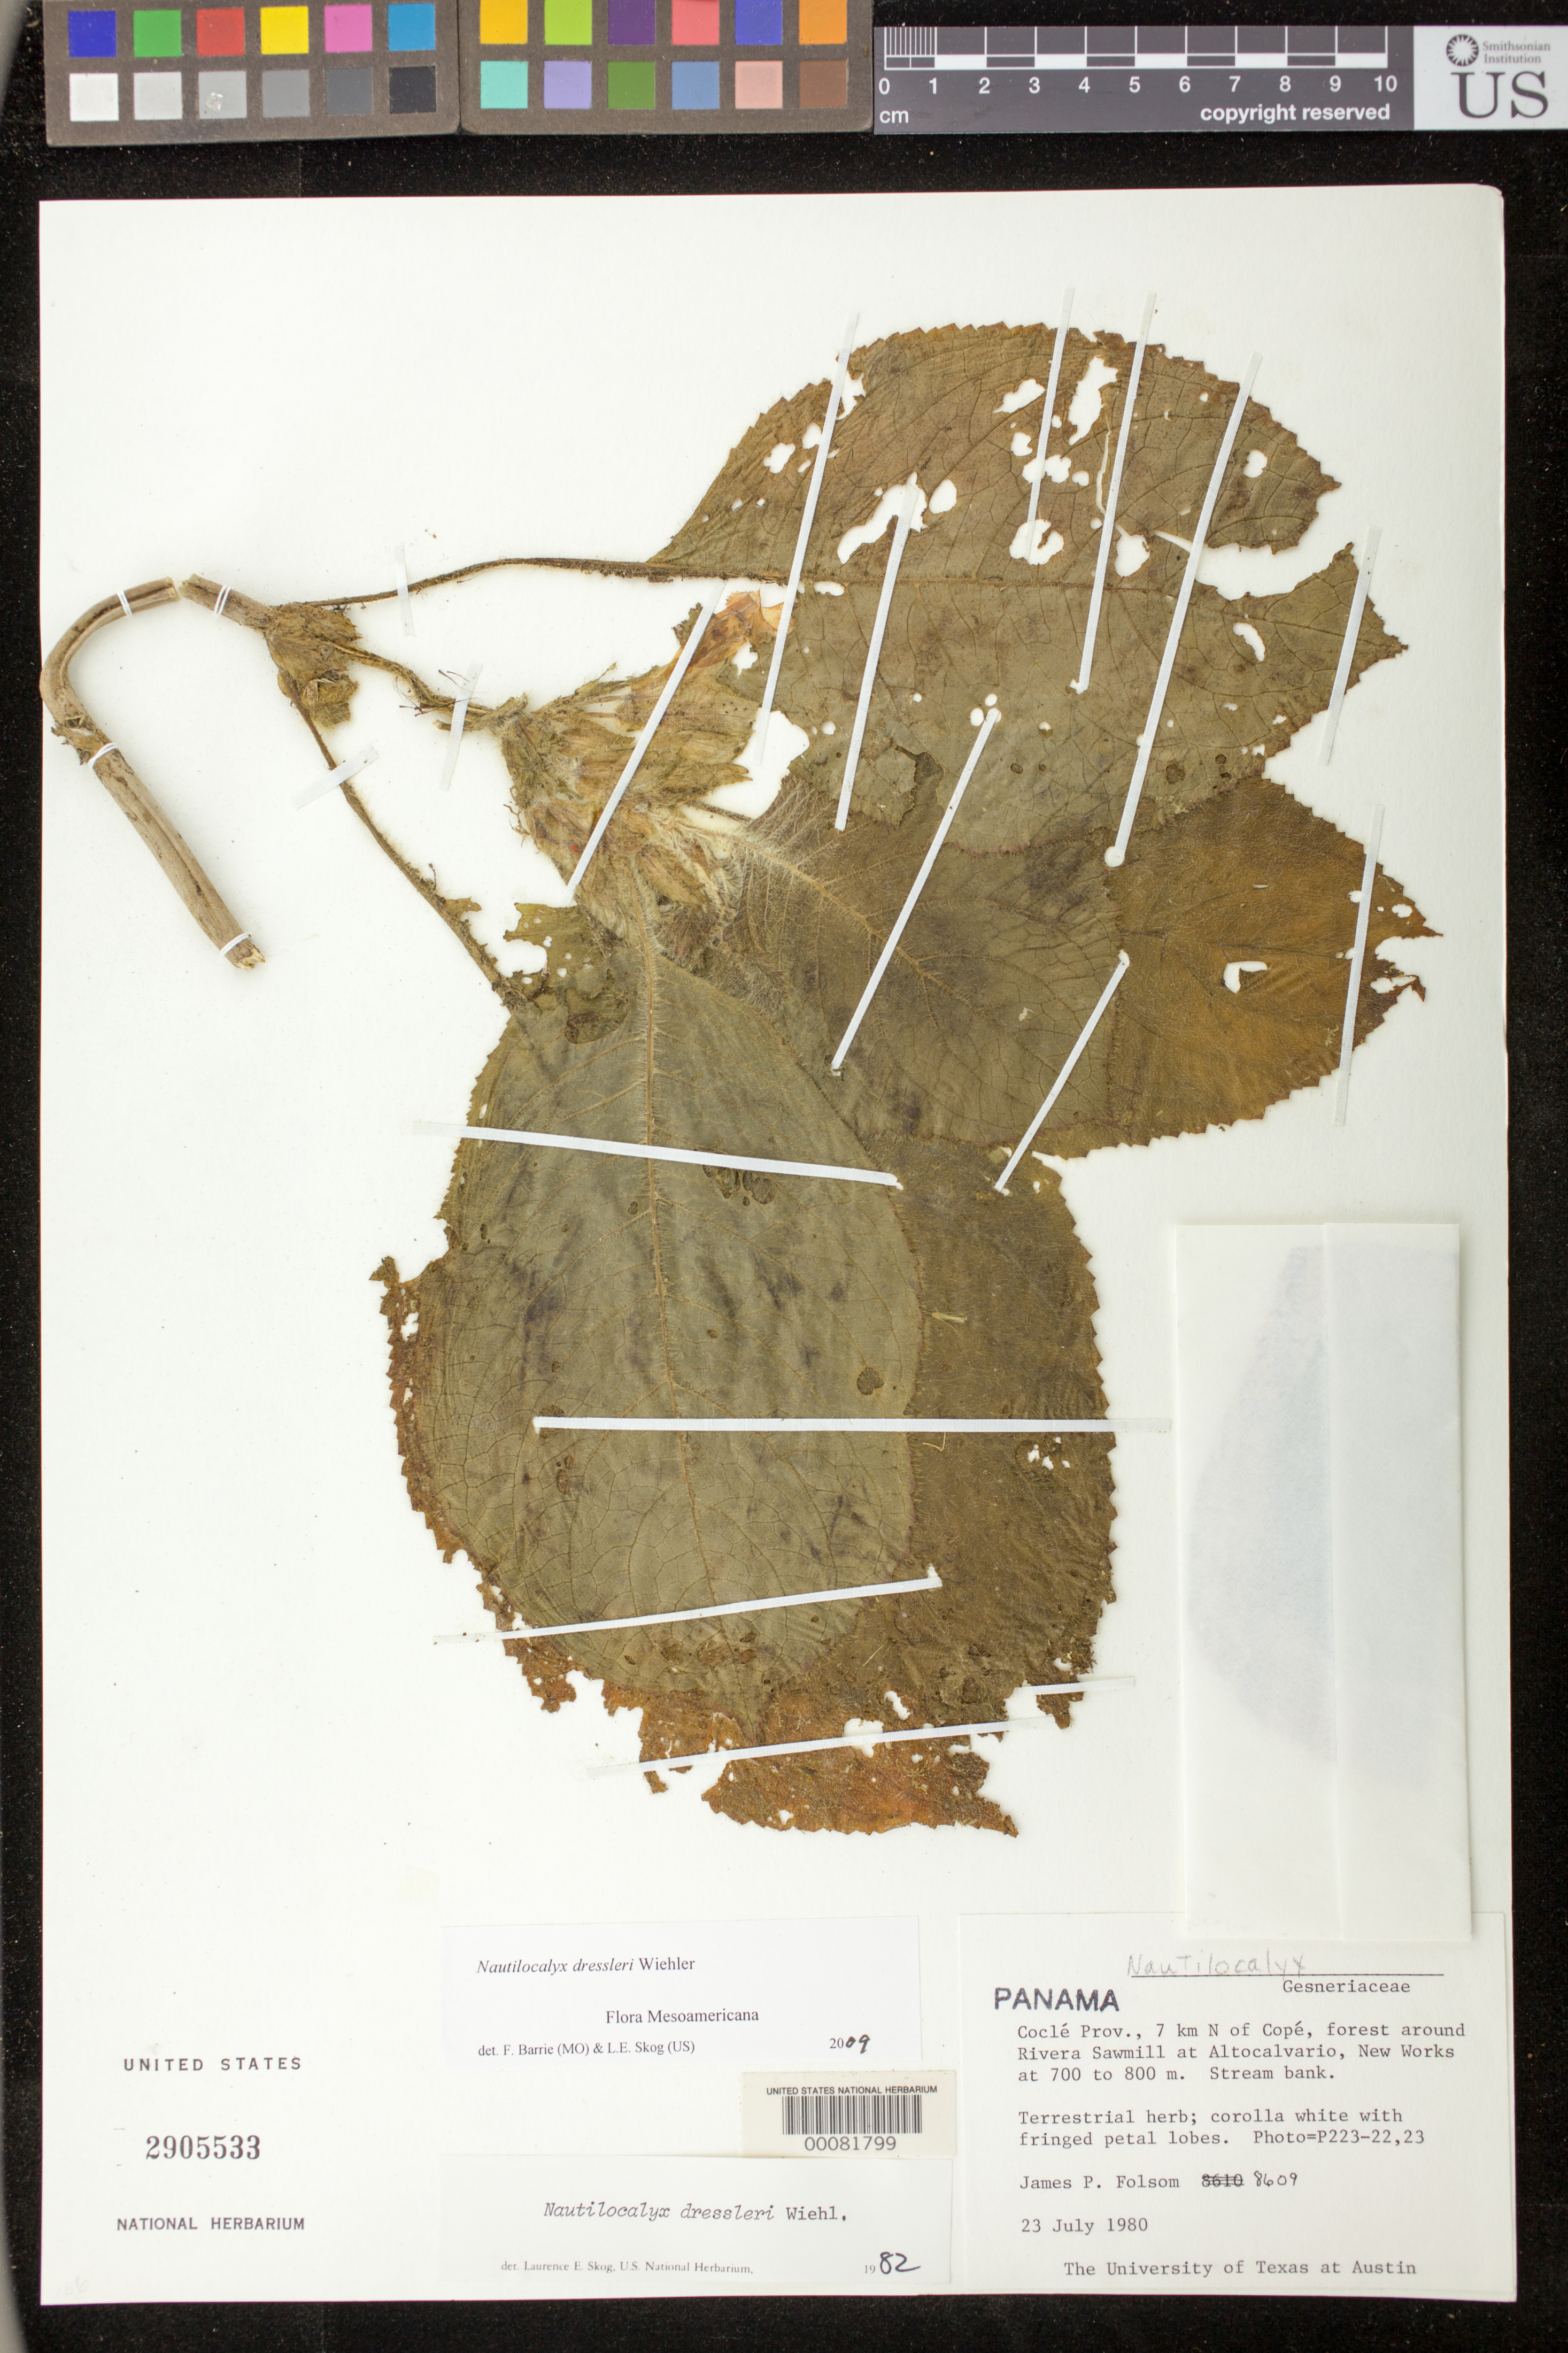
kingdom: Plantae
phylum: Tracheophyta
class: Magnoliopsida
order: Lamiales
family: Gesneriaceae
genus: Nautilocalyx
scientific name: Nautilocalyx dressleri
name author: Wiehler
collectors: J. P. Folsom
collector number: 8609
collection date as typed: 23 Jul 1980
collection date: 1980-07-23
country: Panama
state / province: Coclé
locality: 7 km N of Cope, around Rivera Sawmill at Alto Calvario, new works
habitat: Forest; stream bank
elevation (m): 700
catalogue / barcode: US 2905533